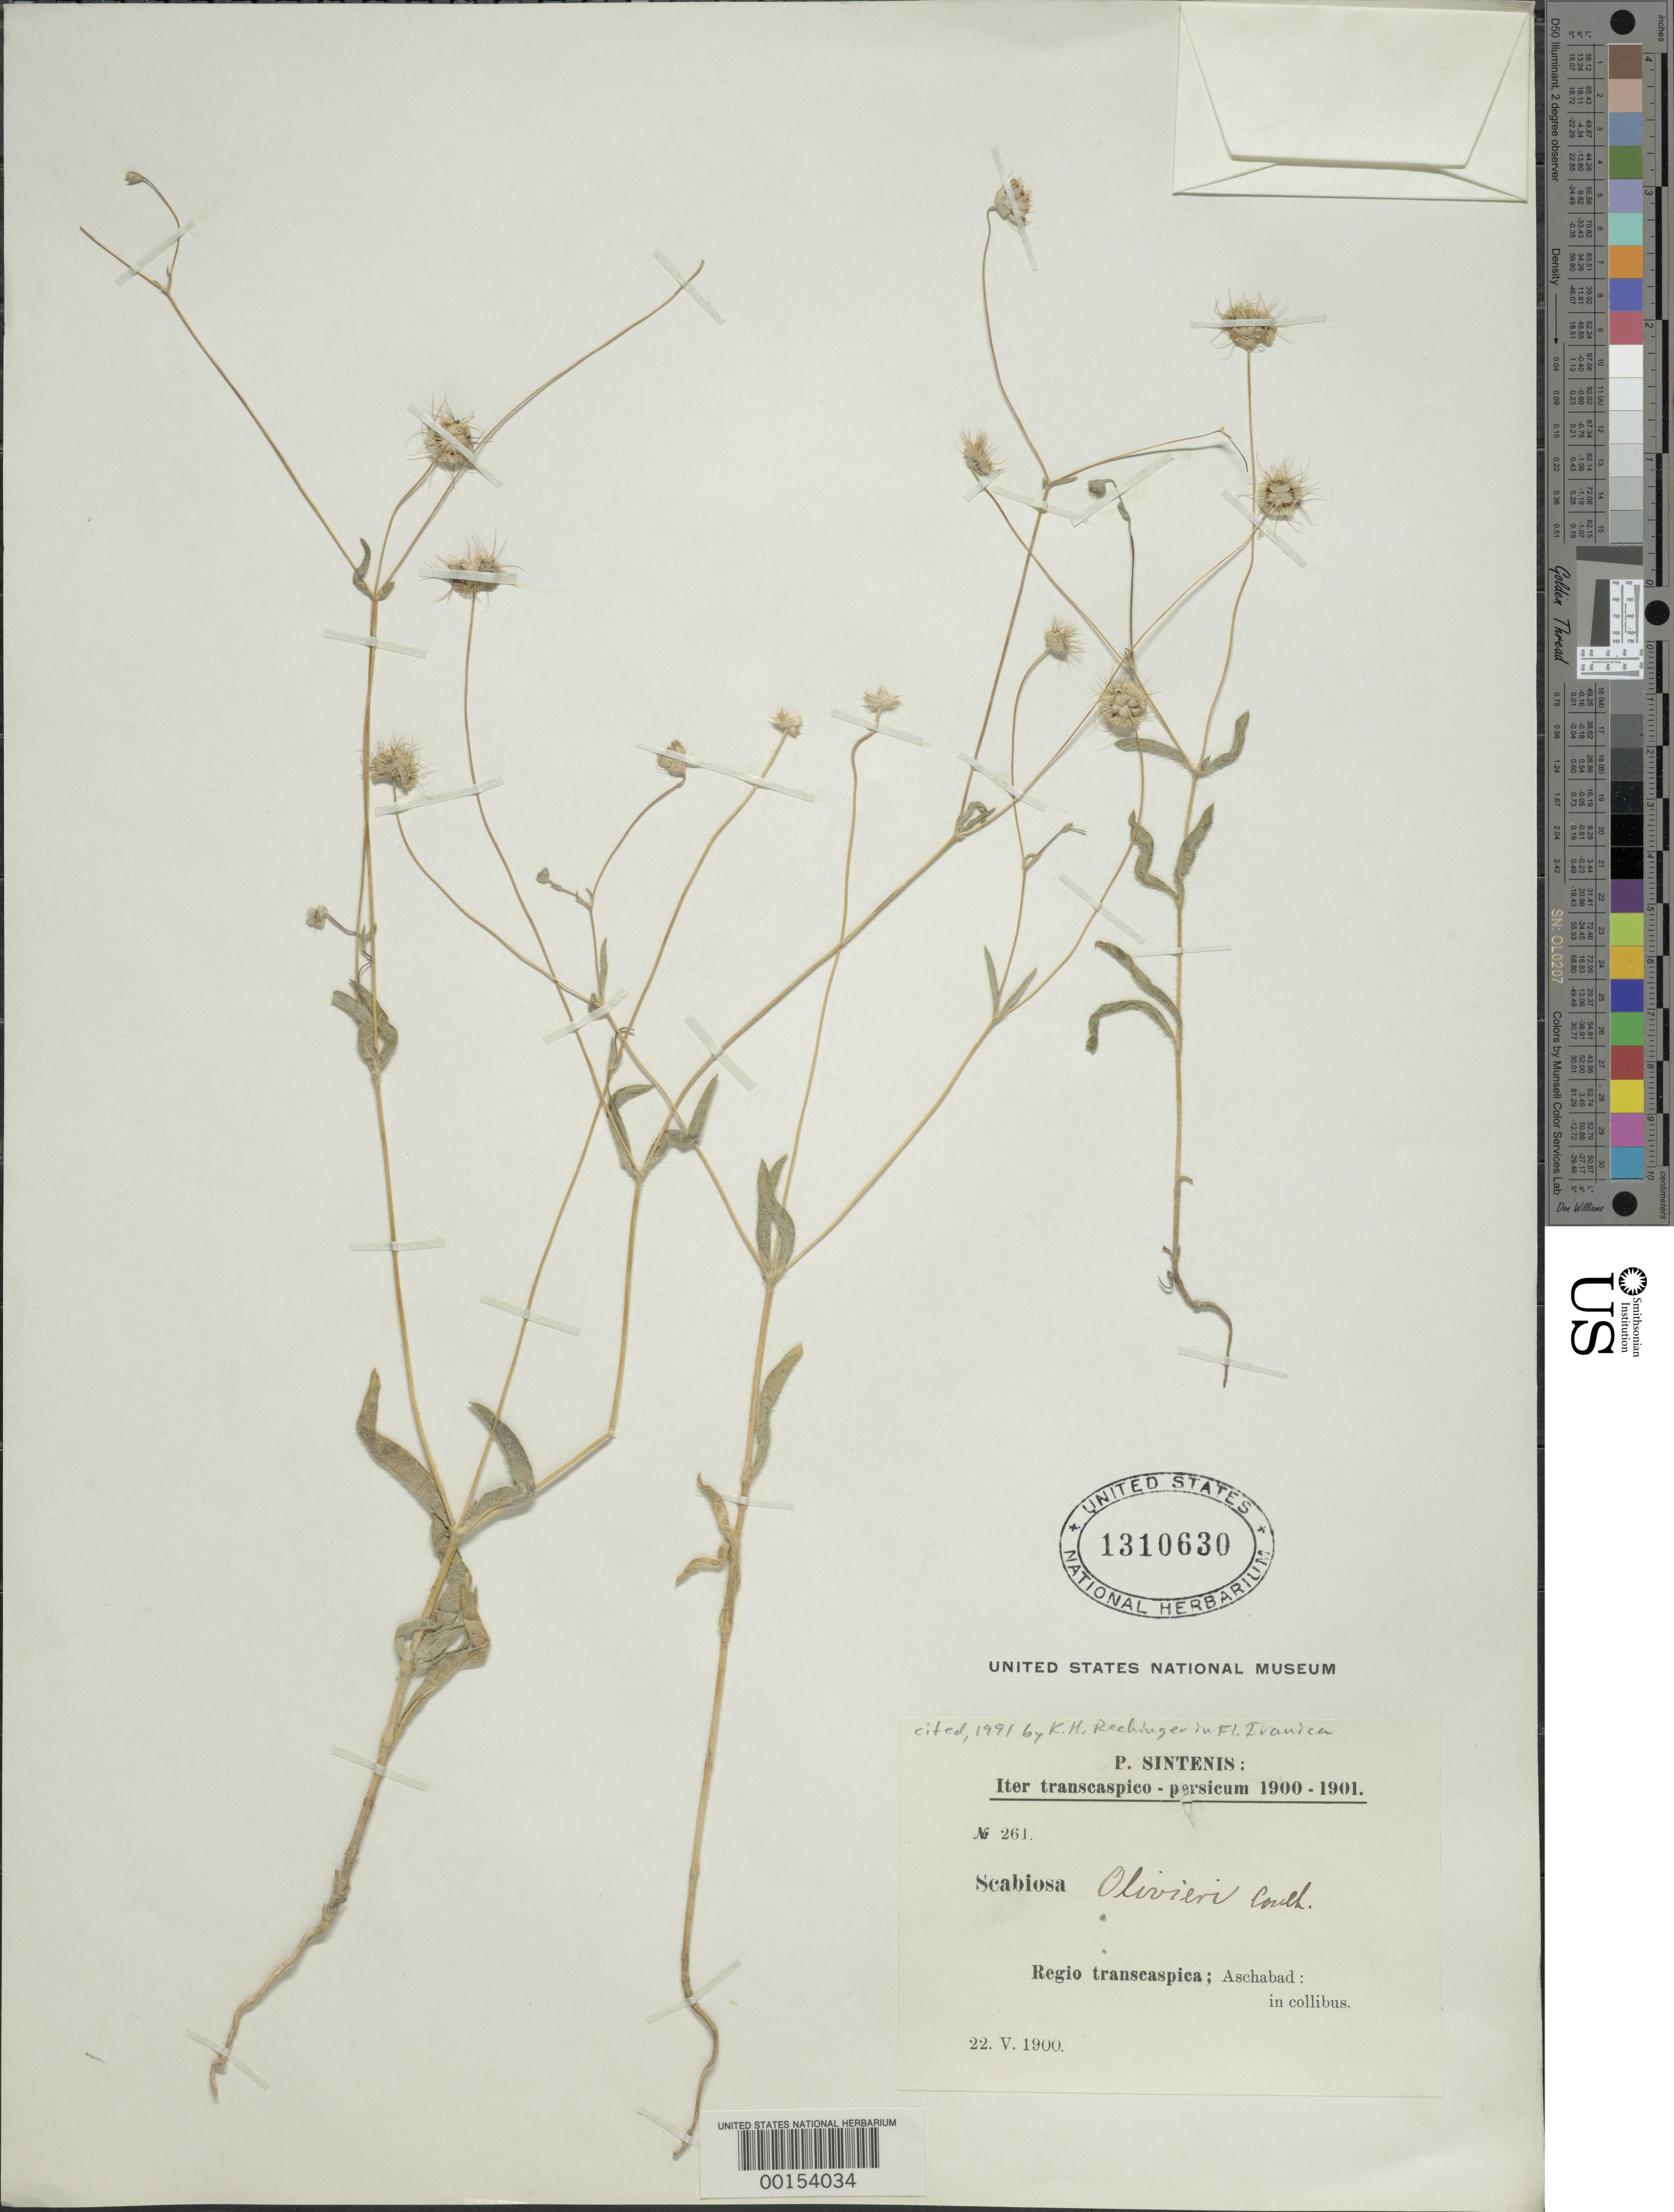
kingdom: Plantae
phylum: Tracheophyta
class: Magnoliopsida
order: Dipsacales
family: Caprifoliaceae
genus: Scabiosa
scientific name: Scabiosa olivieri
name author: Coult.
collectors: P. Sintenis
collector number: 261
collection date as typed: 22 May 1900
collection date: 1900-05-22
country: Iran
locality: Aschabad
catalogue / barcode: US 1310630